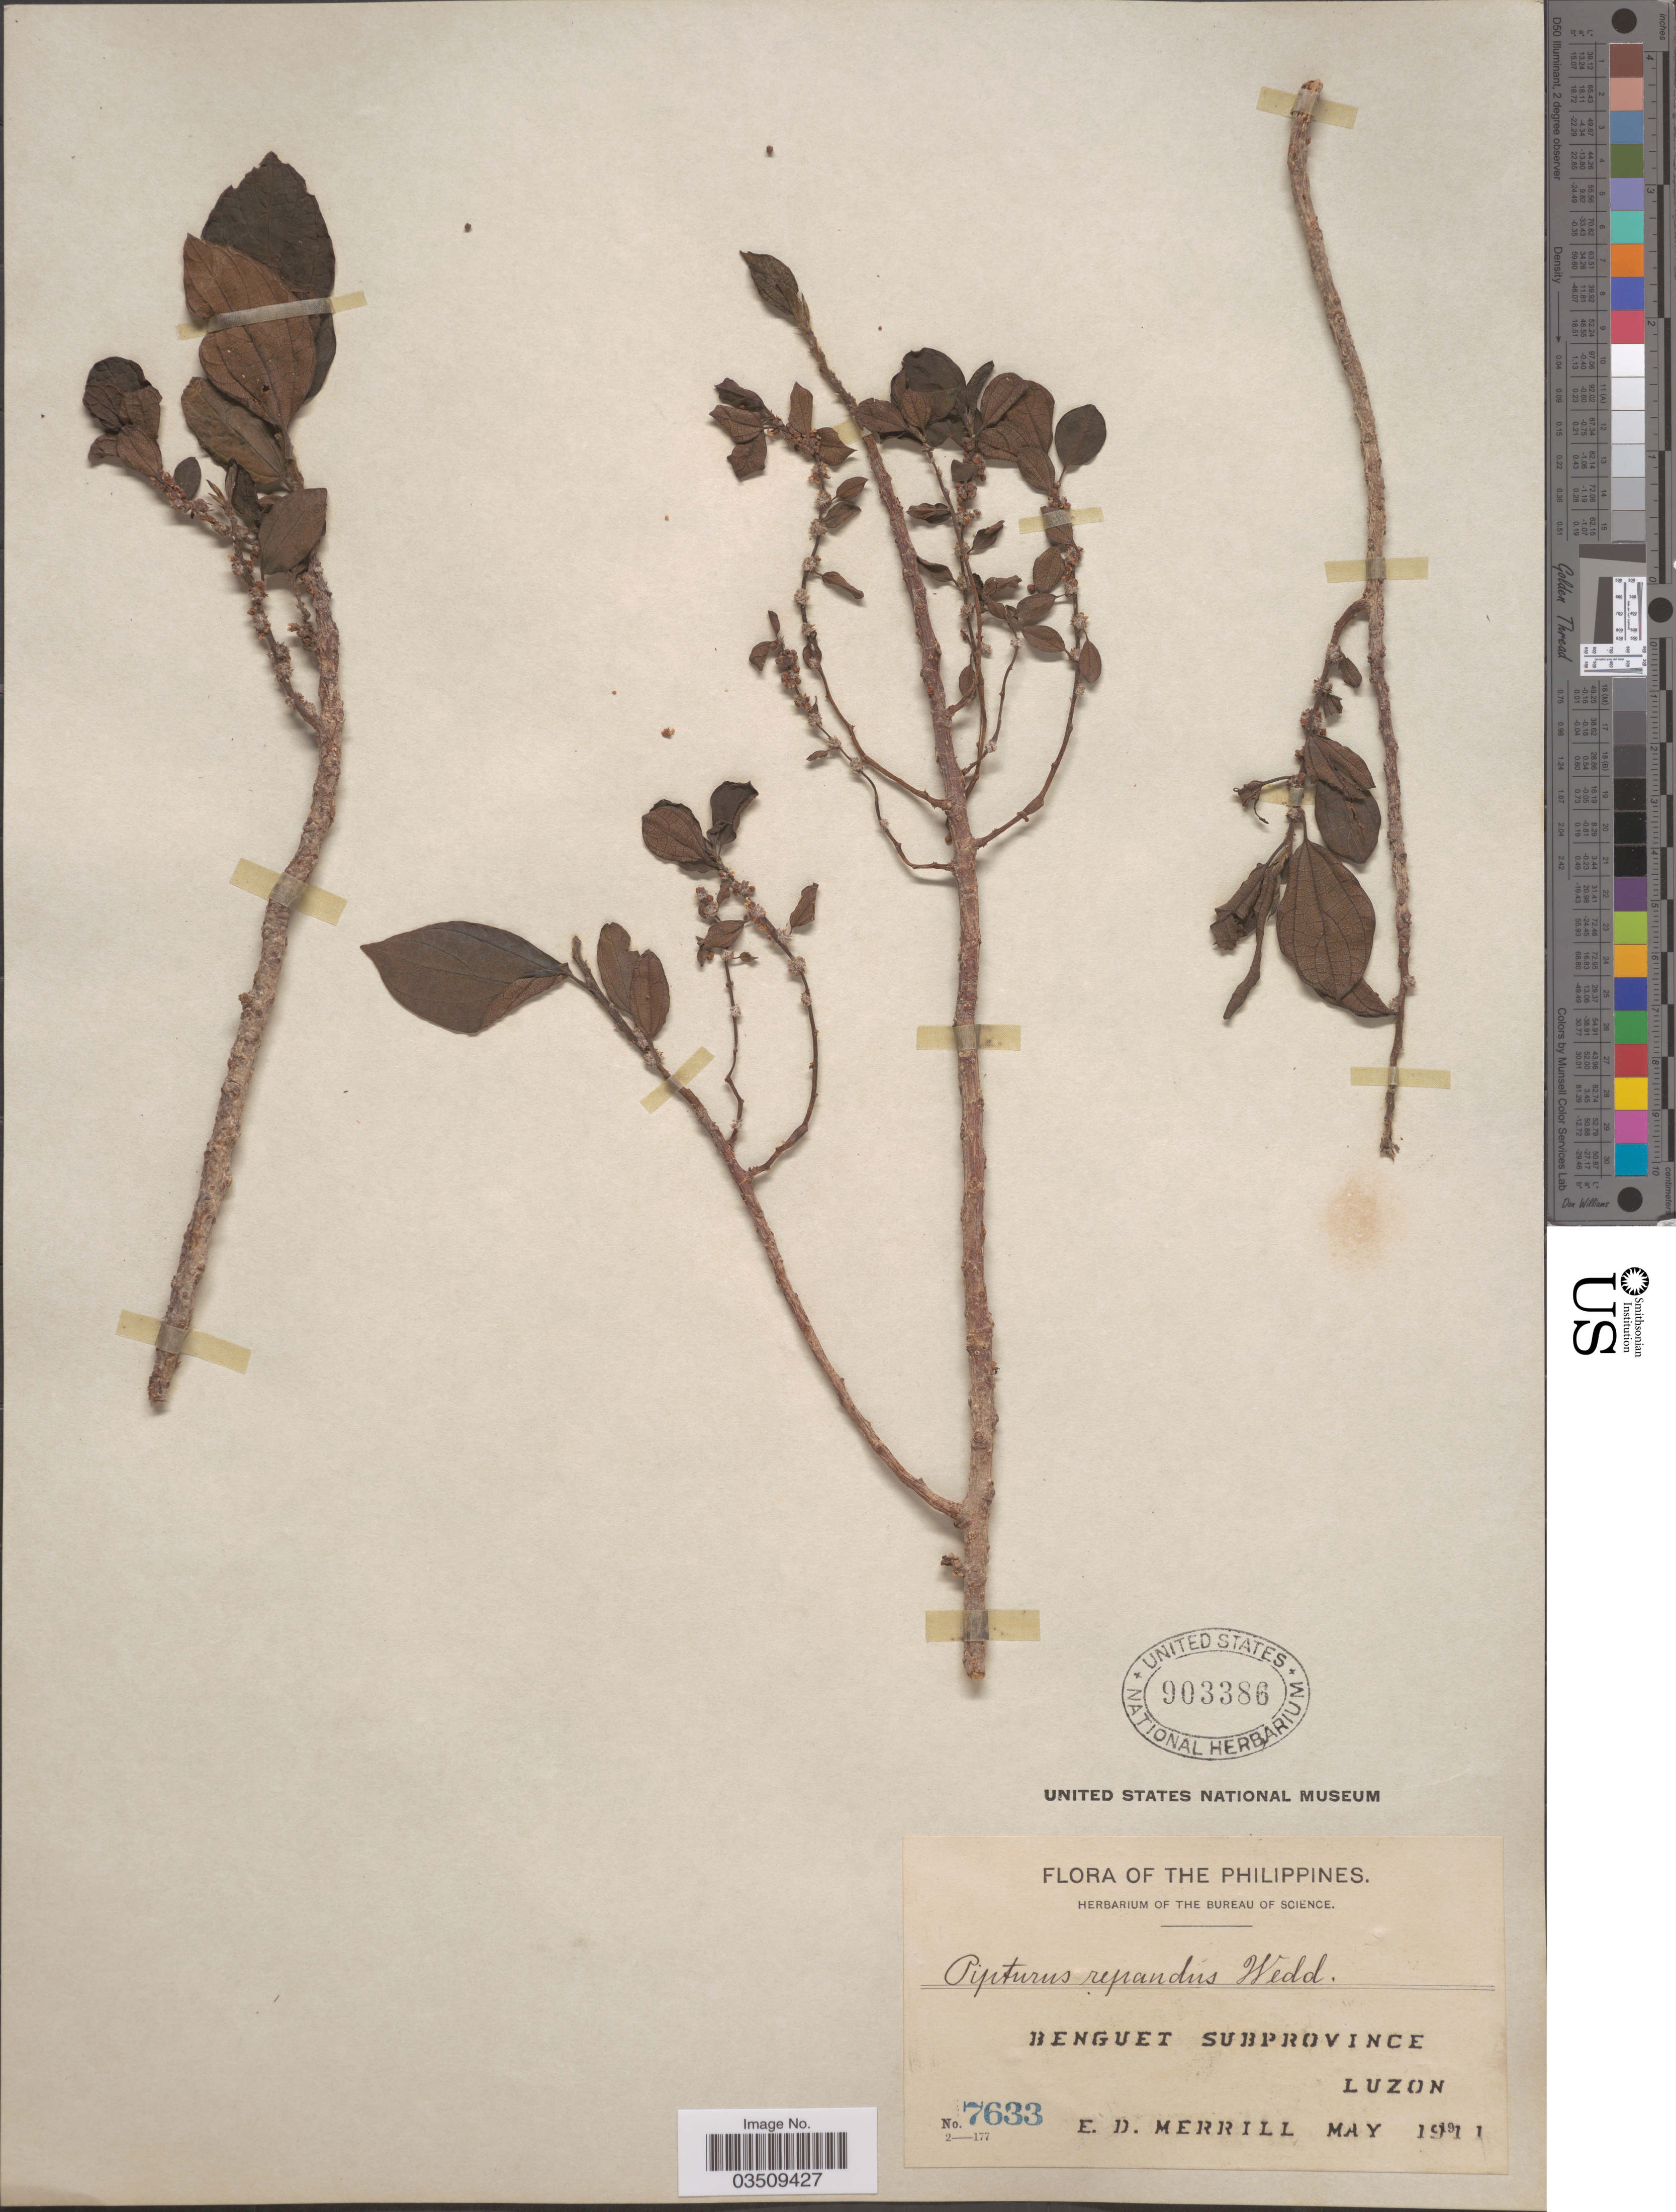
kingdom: Plantae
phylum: Tracheophyta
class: Magnoliopsida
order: Rosales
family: Urticaceae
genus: Nothocnide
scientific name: Nothocnide repanda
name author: (Blume) Blume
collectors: E. D. Merrill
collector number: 7633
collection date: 1911-05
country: Philippines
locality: Benguet Subprovince. Luzon.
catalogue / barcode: US 903386